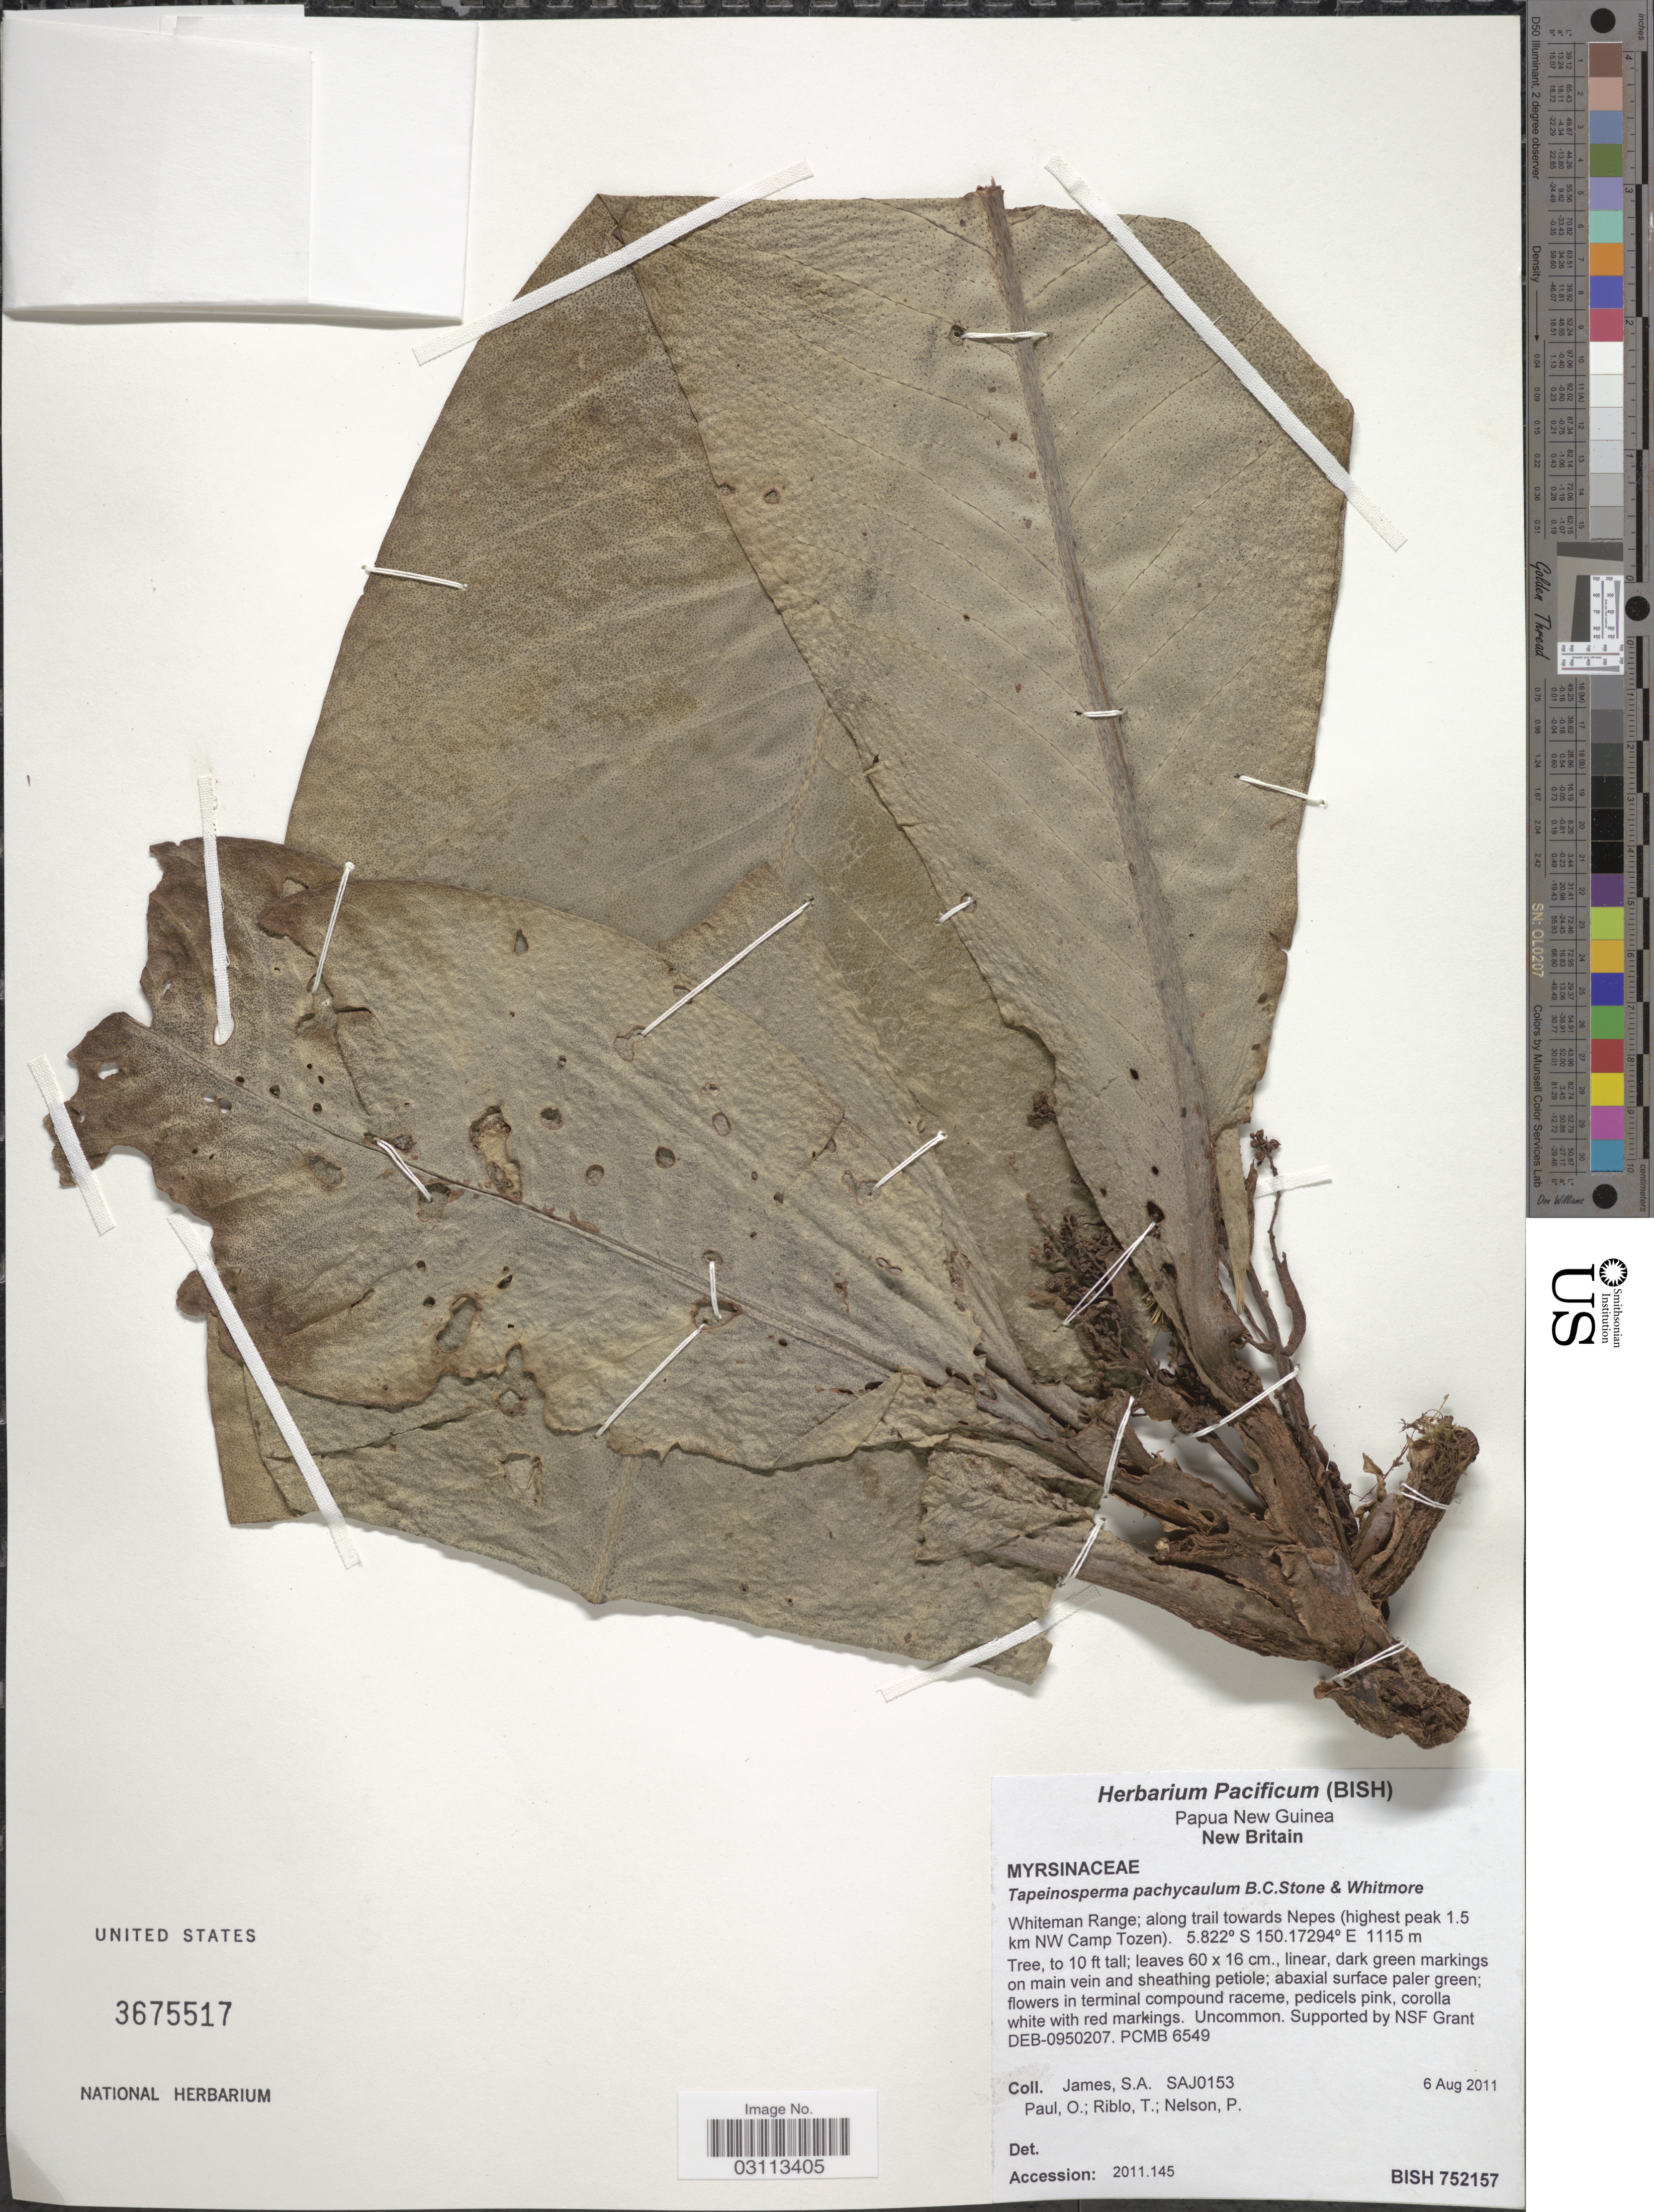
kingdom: Plantae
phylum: Tracheophyta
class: Magnoliopsida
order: Ericales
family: Primulaceae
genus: Tapeinosperma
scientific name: Tapeinosperma pachycaulum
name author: B.C. Stone & Whitmore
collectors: S. James, O. Paul, T. Riblo & P. Nelson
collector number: SAJ0153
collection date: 2011-08-06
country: Papua New Guinea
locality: New Britain. Whiteman Range; along trail towards Nepes (highest peak 1.5 km NW Camp Tozen).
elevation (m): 1115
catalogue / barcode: US 3675517